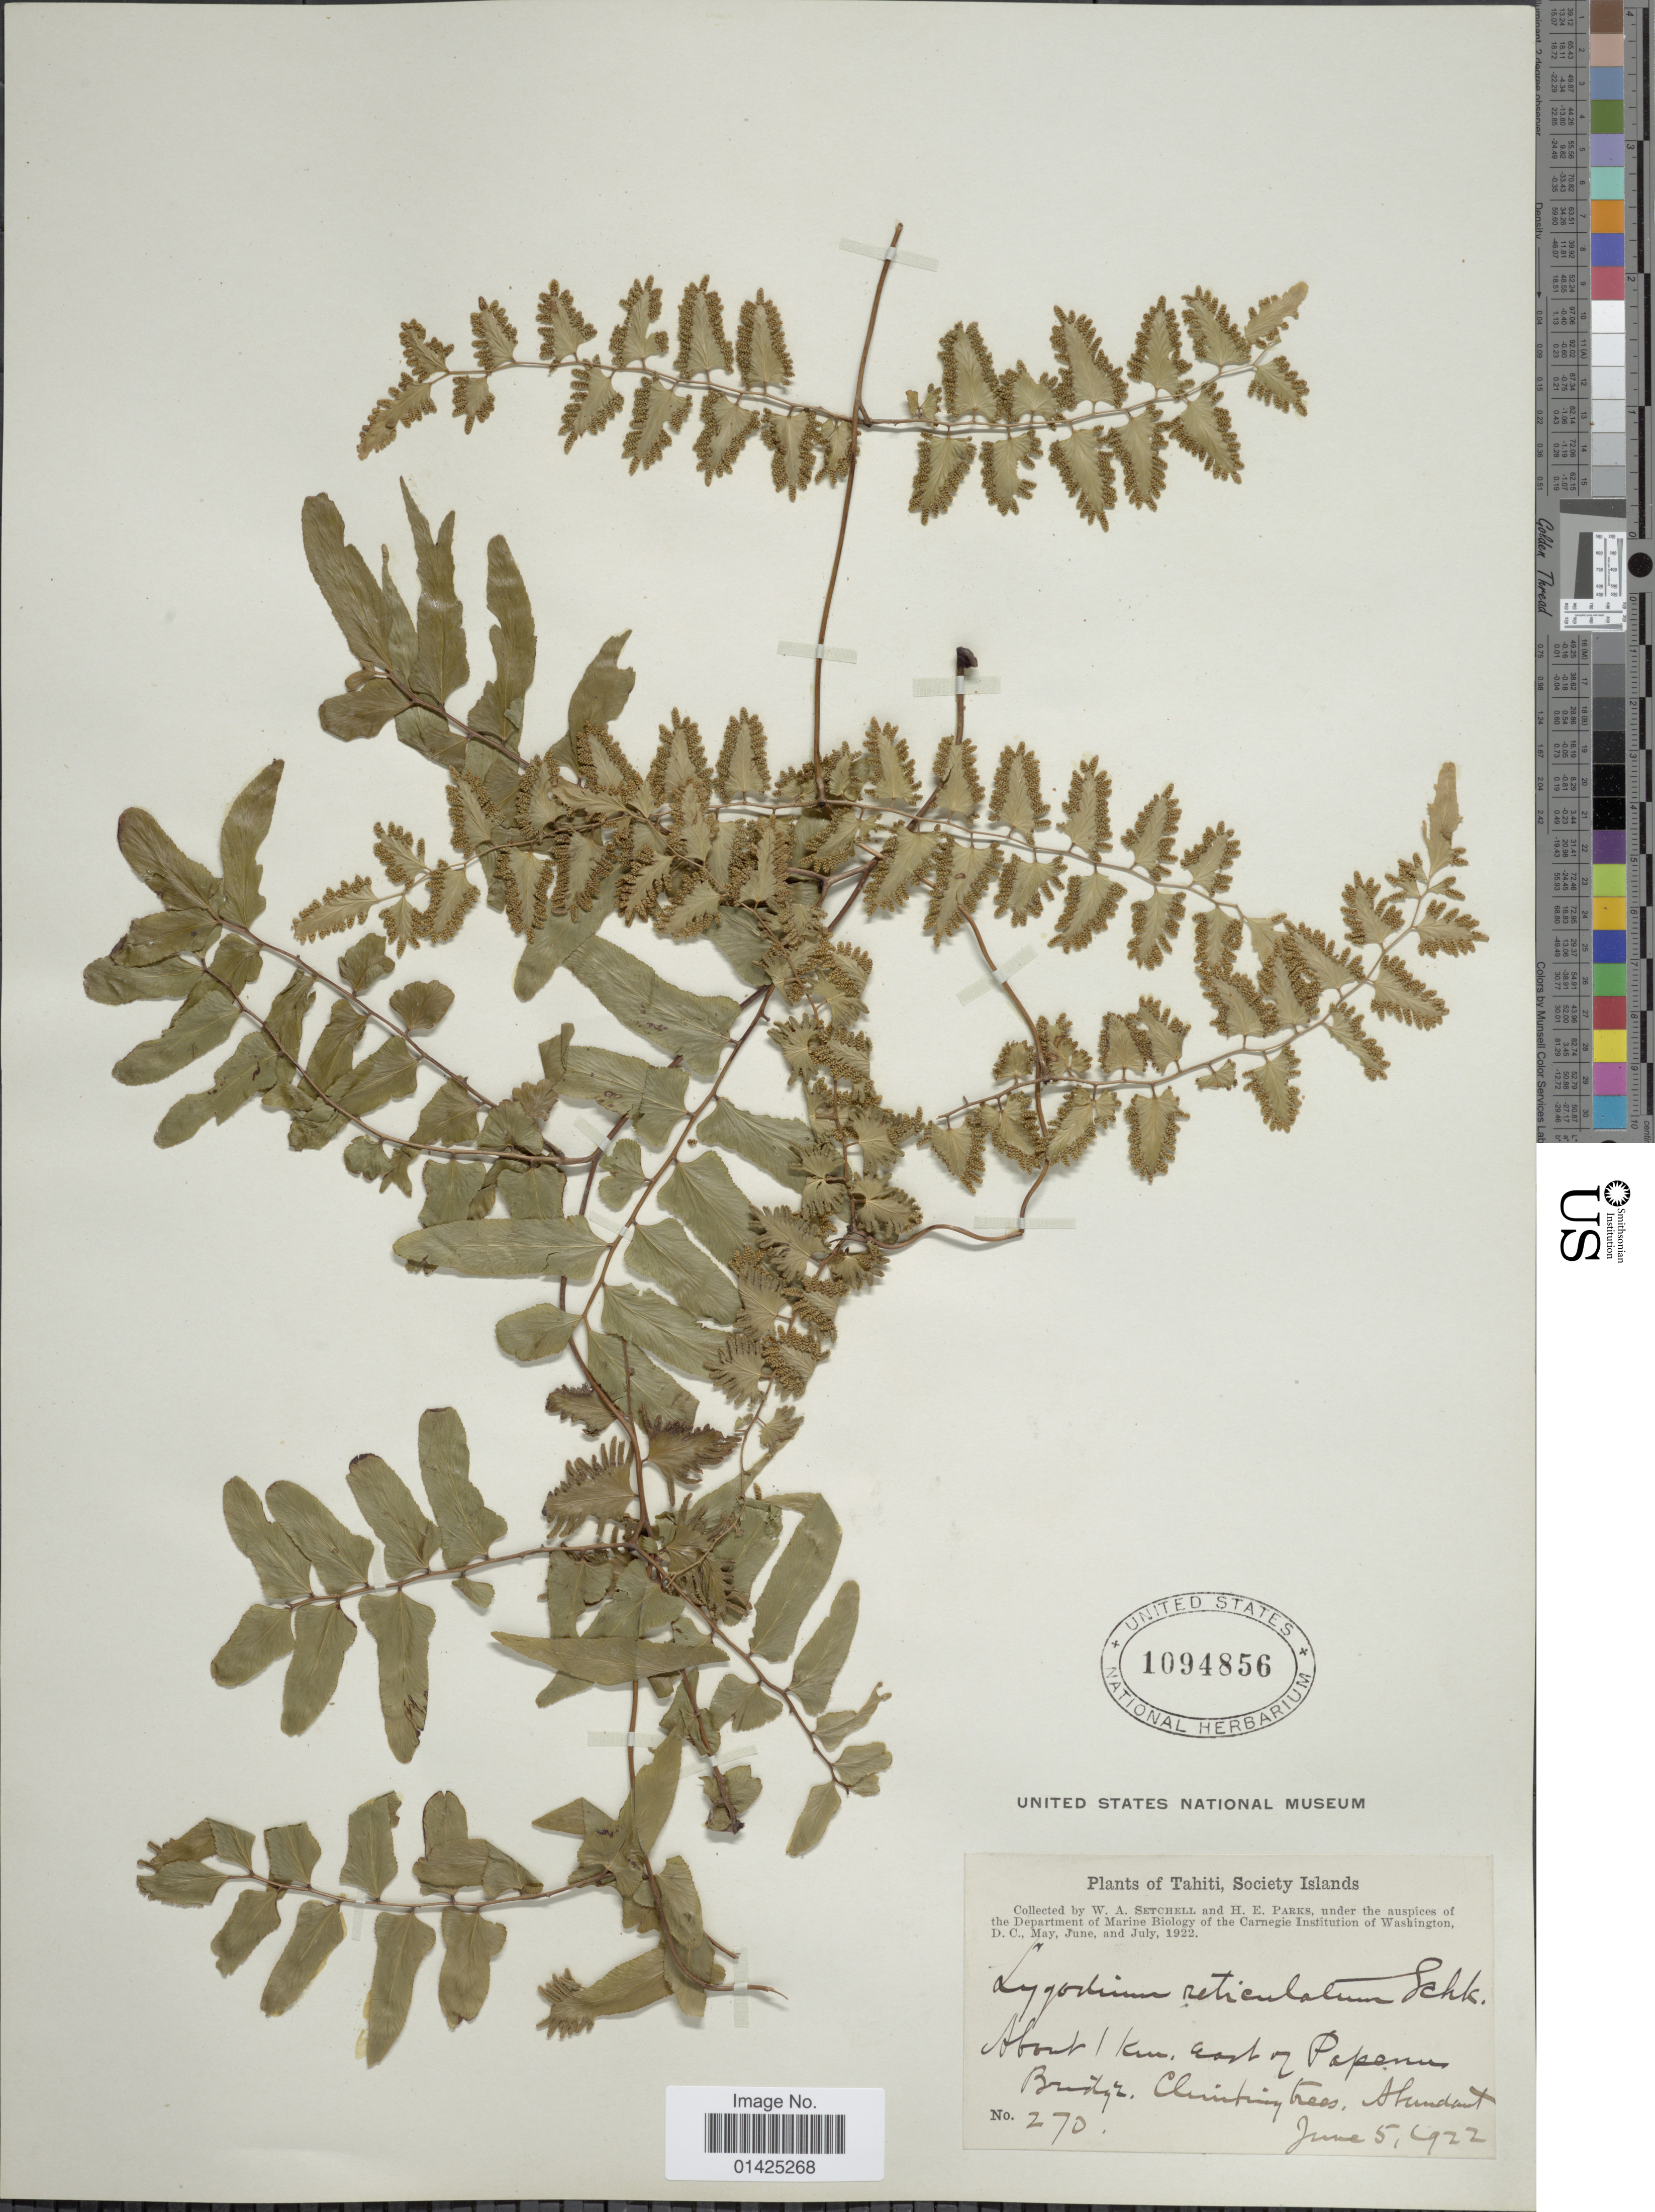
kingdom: Plantae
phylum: Tracheophyta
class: Polypodiopsida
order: Schizaeales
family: Lygodiaceae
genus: Lygodium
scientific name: Lygodium reticulatum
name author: Schkuhr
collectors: W. Setchell & H. E. Parks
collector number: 270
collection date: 1922-06-05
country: French Polynesia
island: Tahiti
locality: Plants of Tahiti, Society Islands, about 1km east of Pepenu bridge, climbing trees, abundant. [interpreted]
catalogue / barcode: US 1094856